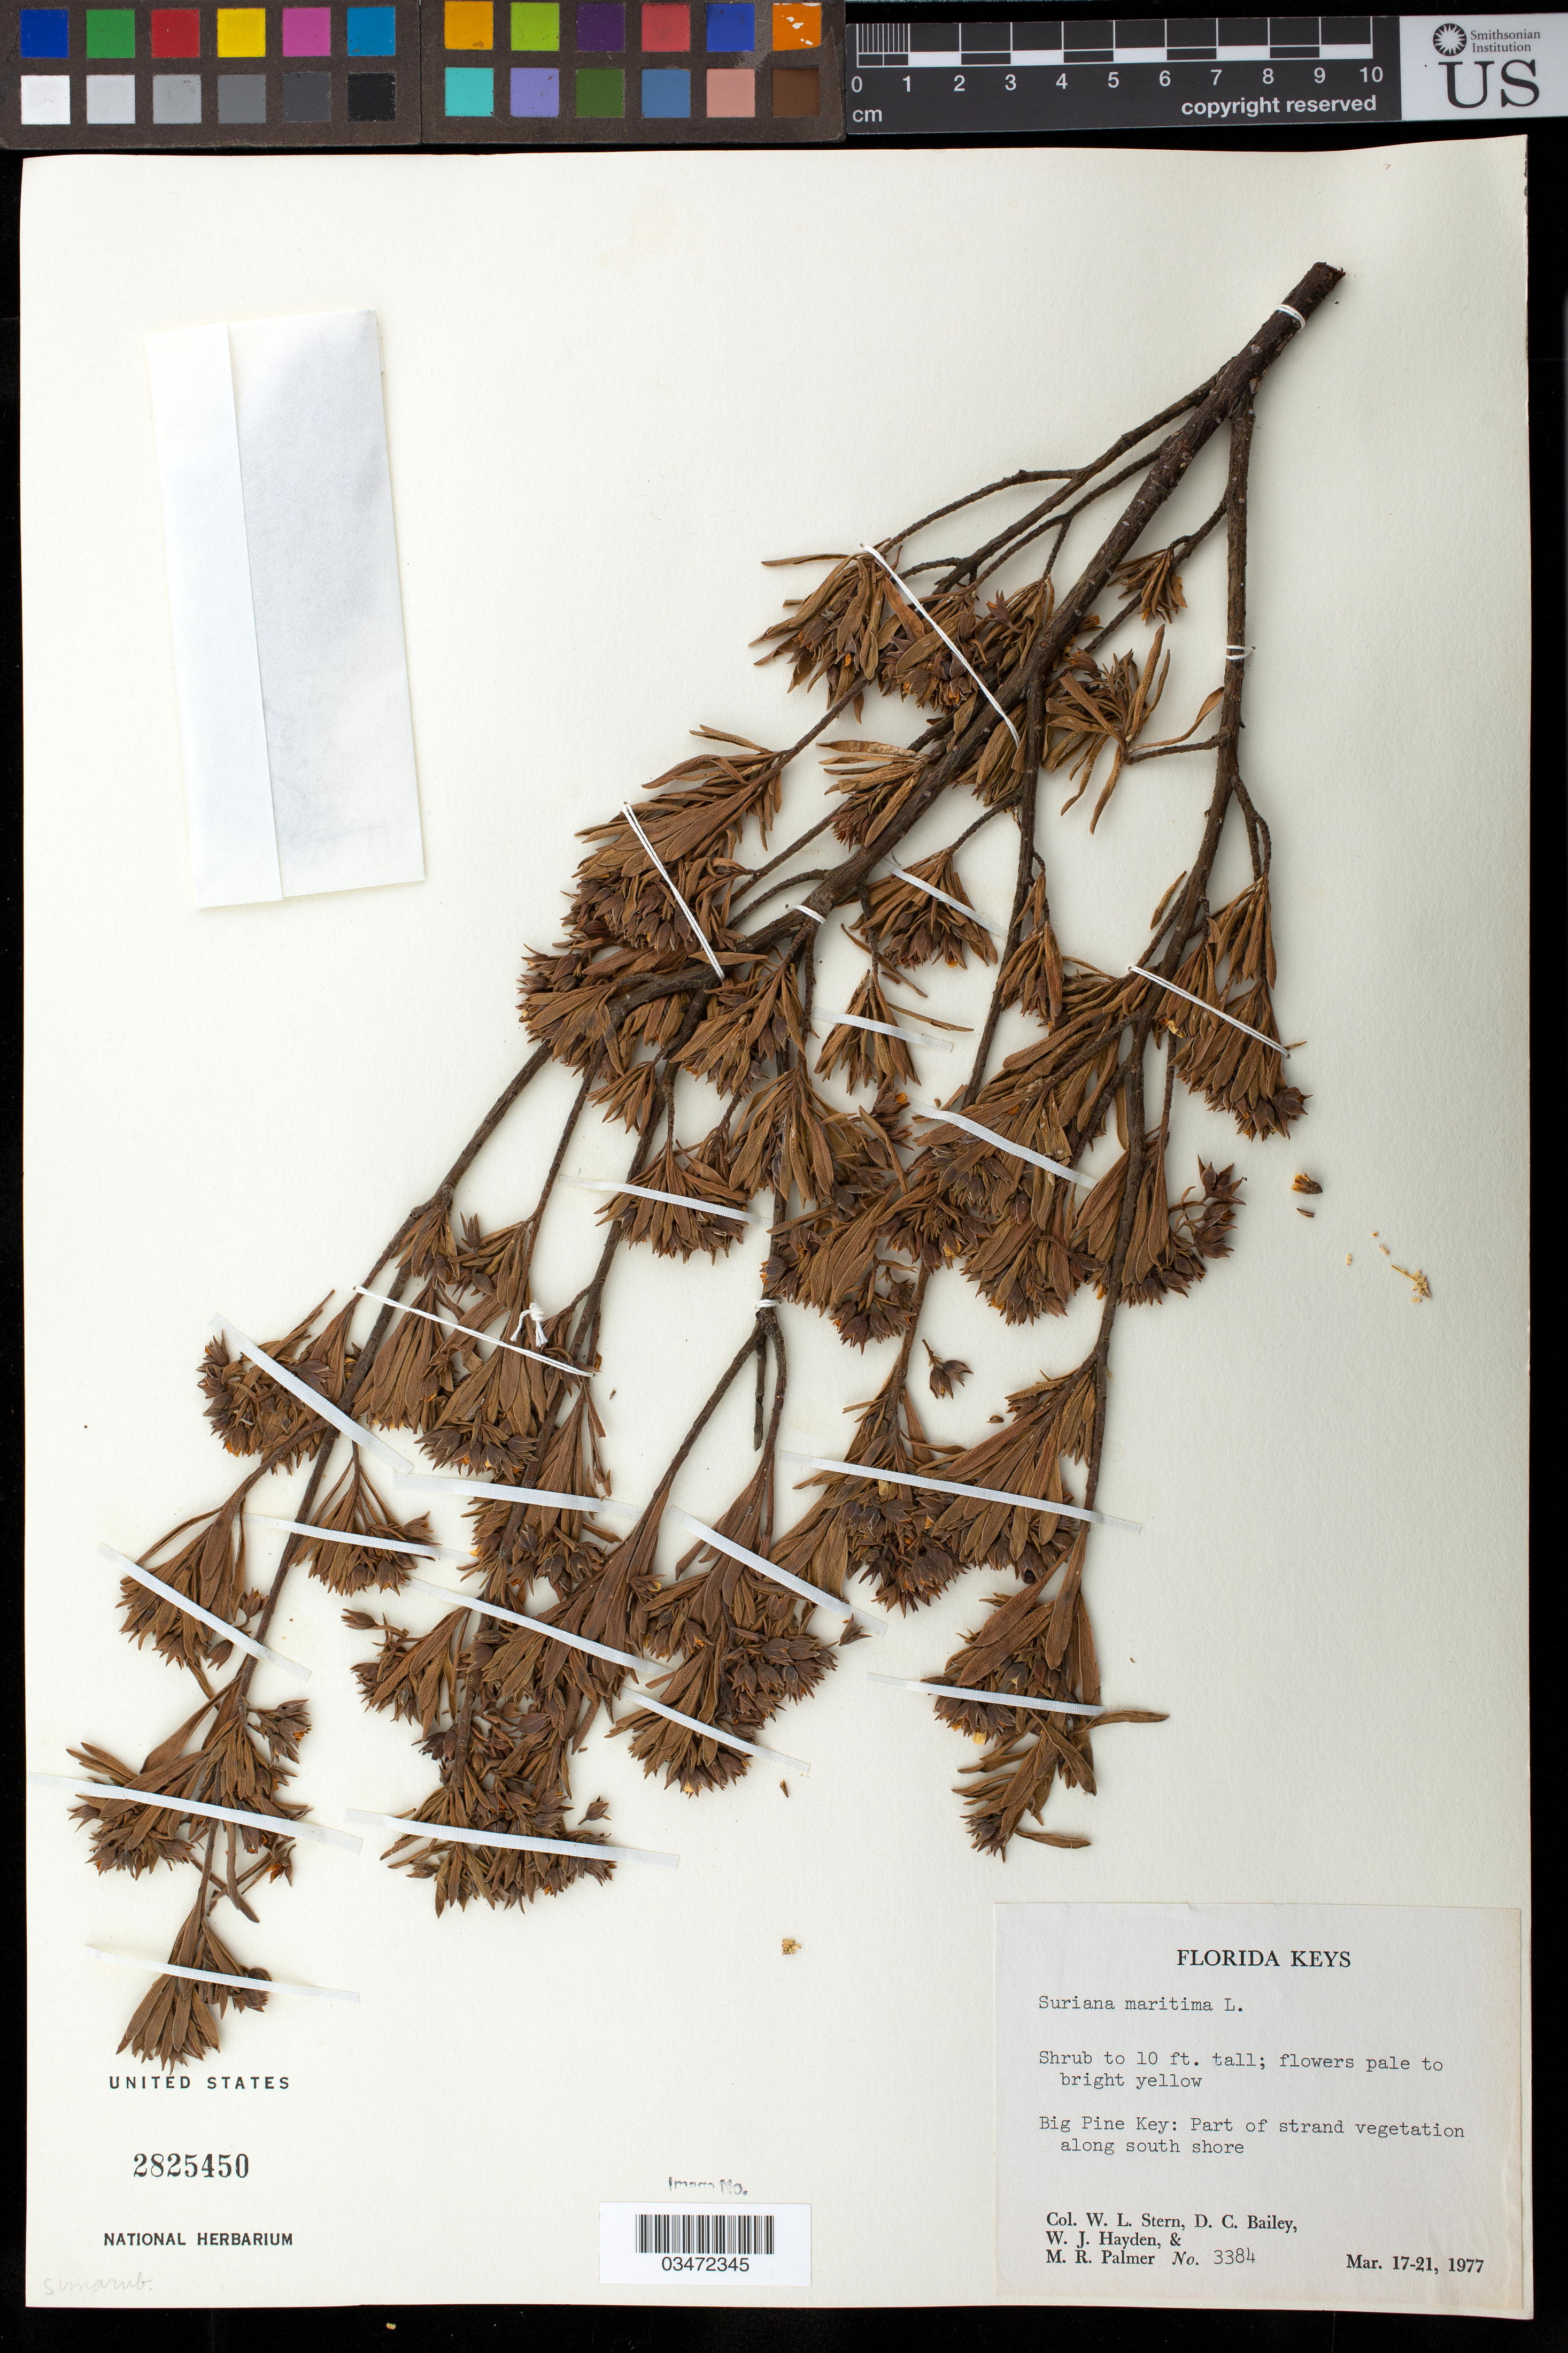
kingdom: Plantae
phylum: Tracheophyta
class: Magnoliopsida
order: Fabales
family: Surianaceae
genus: Suriana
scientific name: Suriana maritima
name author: L.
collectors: W. L. Stern, D. C. Bailey, W. Hayden & M. R. Palmer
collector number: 3384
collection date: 1977-03-17/1977-03-21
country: United States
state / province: Florida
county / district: Monroe County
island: Big Pine Key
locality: Along south shore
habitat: Part of strand vegetation along south shore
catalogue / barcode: US 2825450